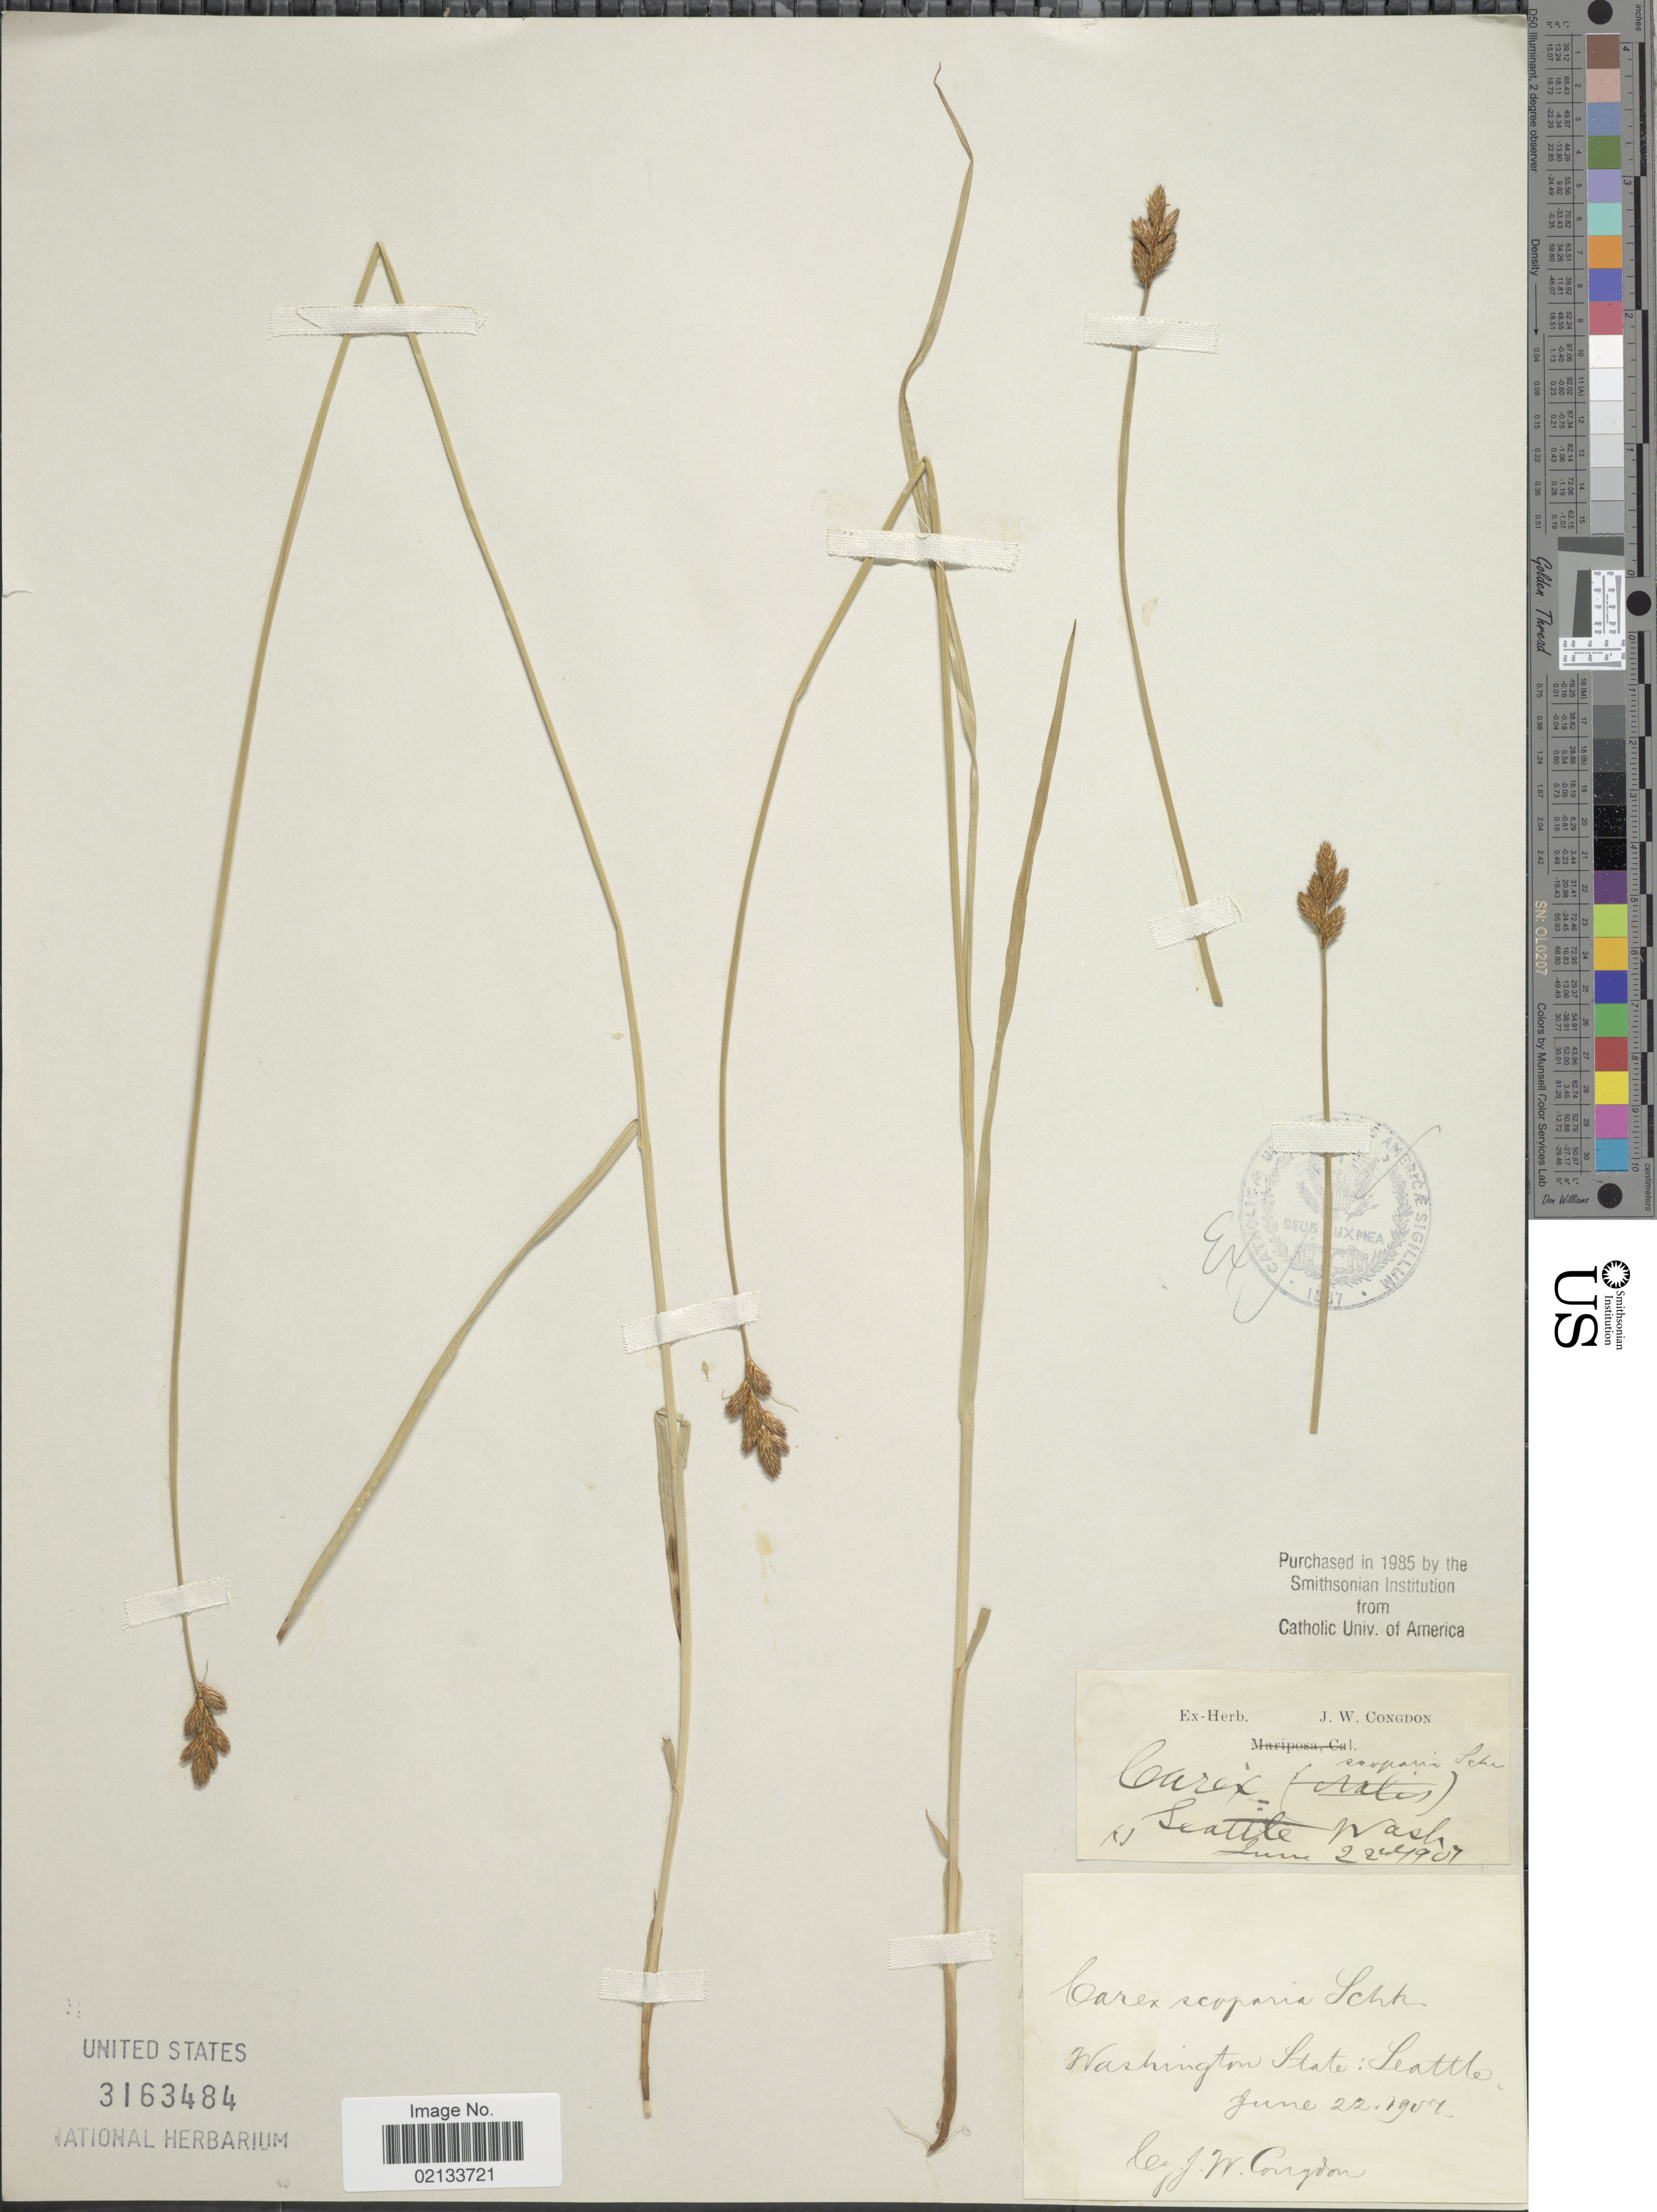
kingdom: Plantae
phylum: Tracheophyta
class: Liliopsida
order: Poales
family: Cyperaceae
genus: Carex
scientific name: Carex scoparia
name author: Schkuhr ex Willd.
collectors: J. W. Congdon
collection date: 1907-06-22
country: United States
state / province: Washington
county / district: King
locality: Seattle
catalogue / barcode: US 3163484